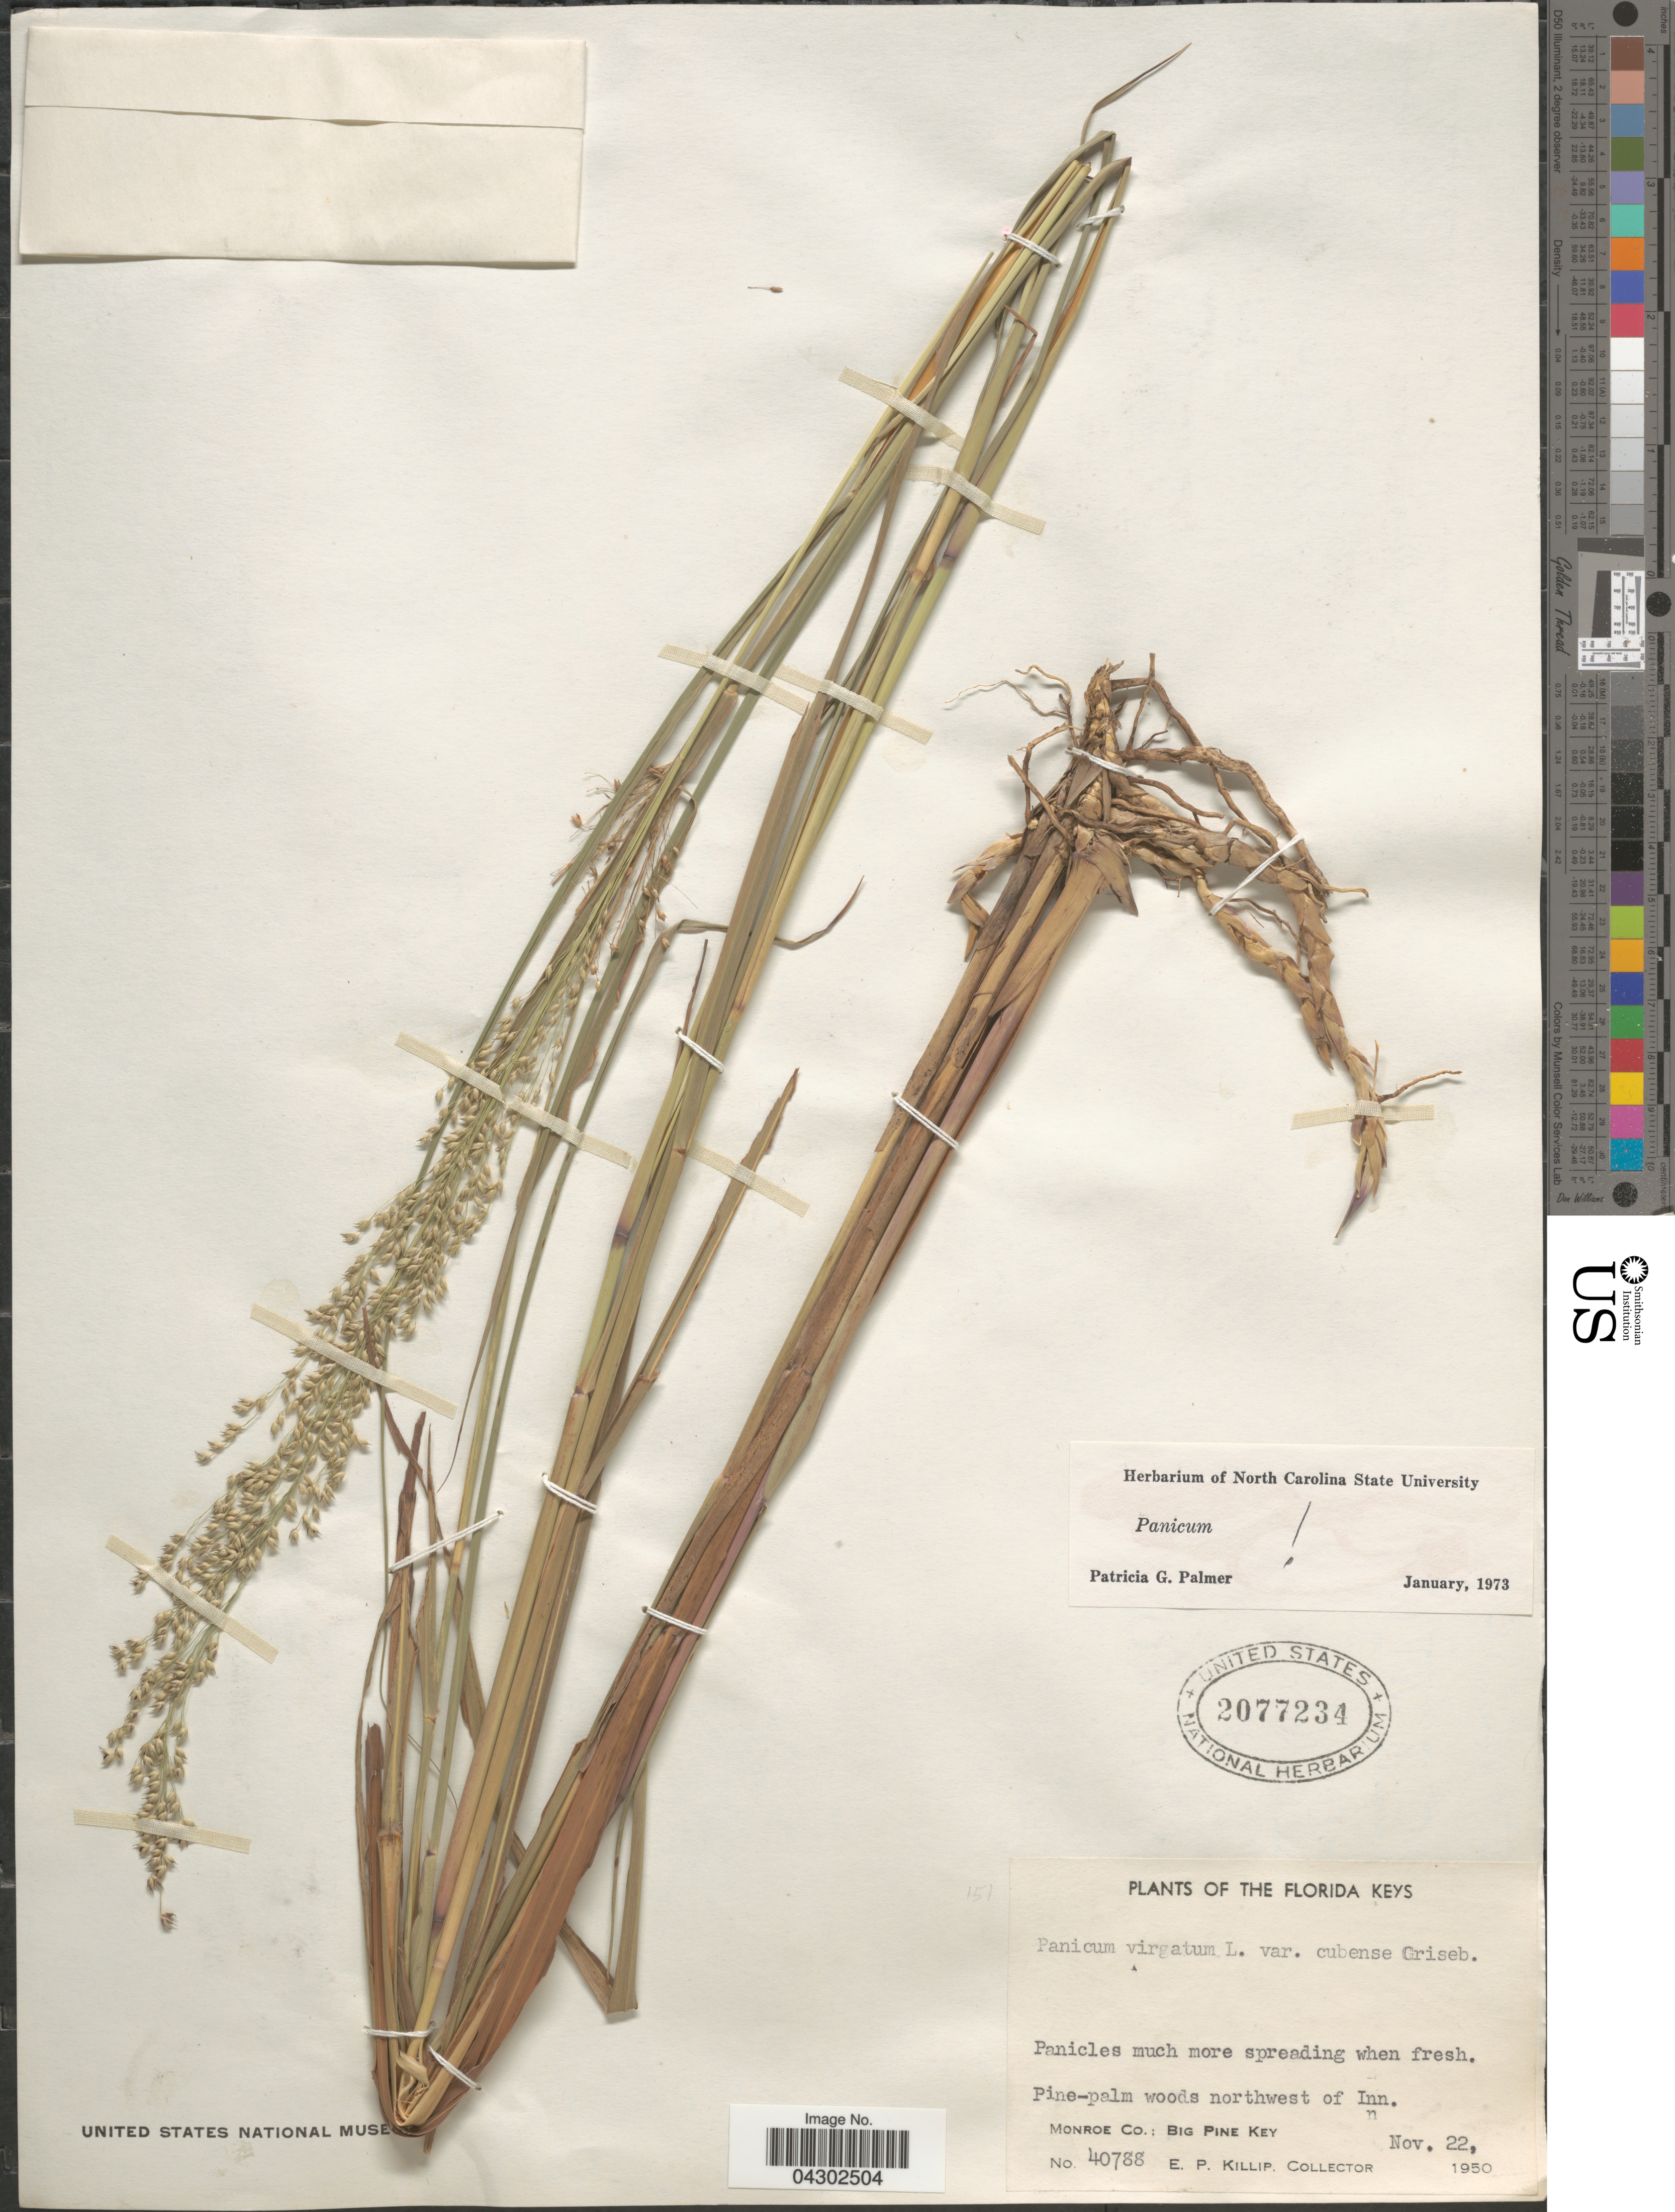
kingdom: Plantae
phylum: Tracheophyta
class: Liliopsida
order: Poales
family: Poaceae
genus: Panicum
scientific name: Panicum virgatum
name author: L.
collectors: E. P. Killip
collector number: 40788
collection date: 1950-11-22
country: United States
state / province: Florida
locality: Florida Keys. Pine-palm woods northwest Inn. Monroe Co.: Big Pine Key.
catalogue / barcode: US 2077234